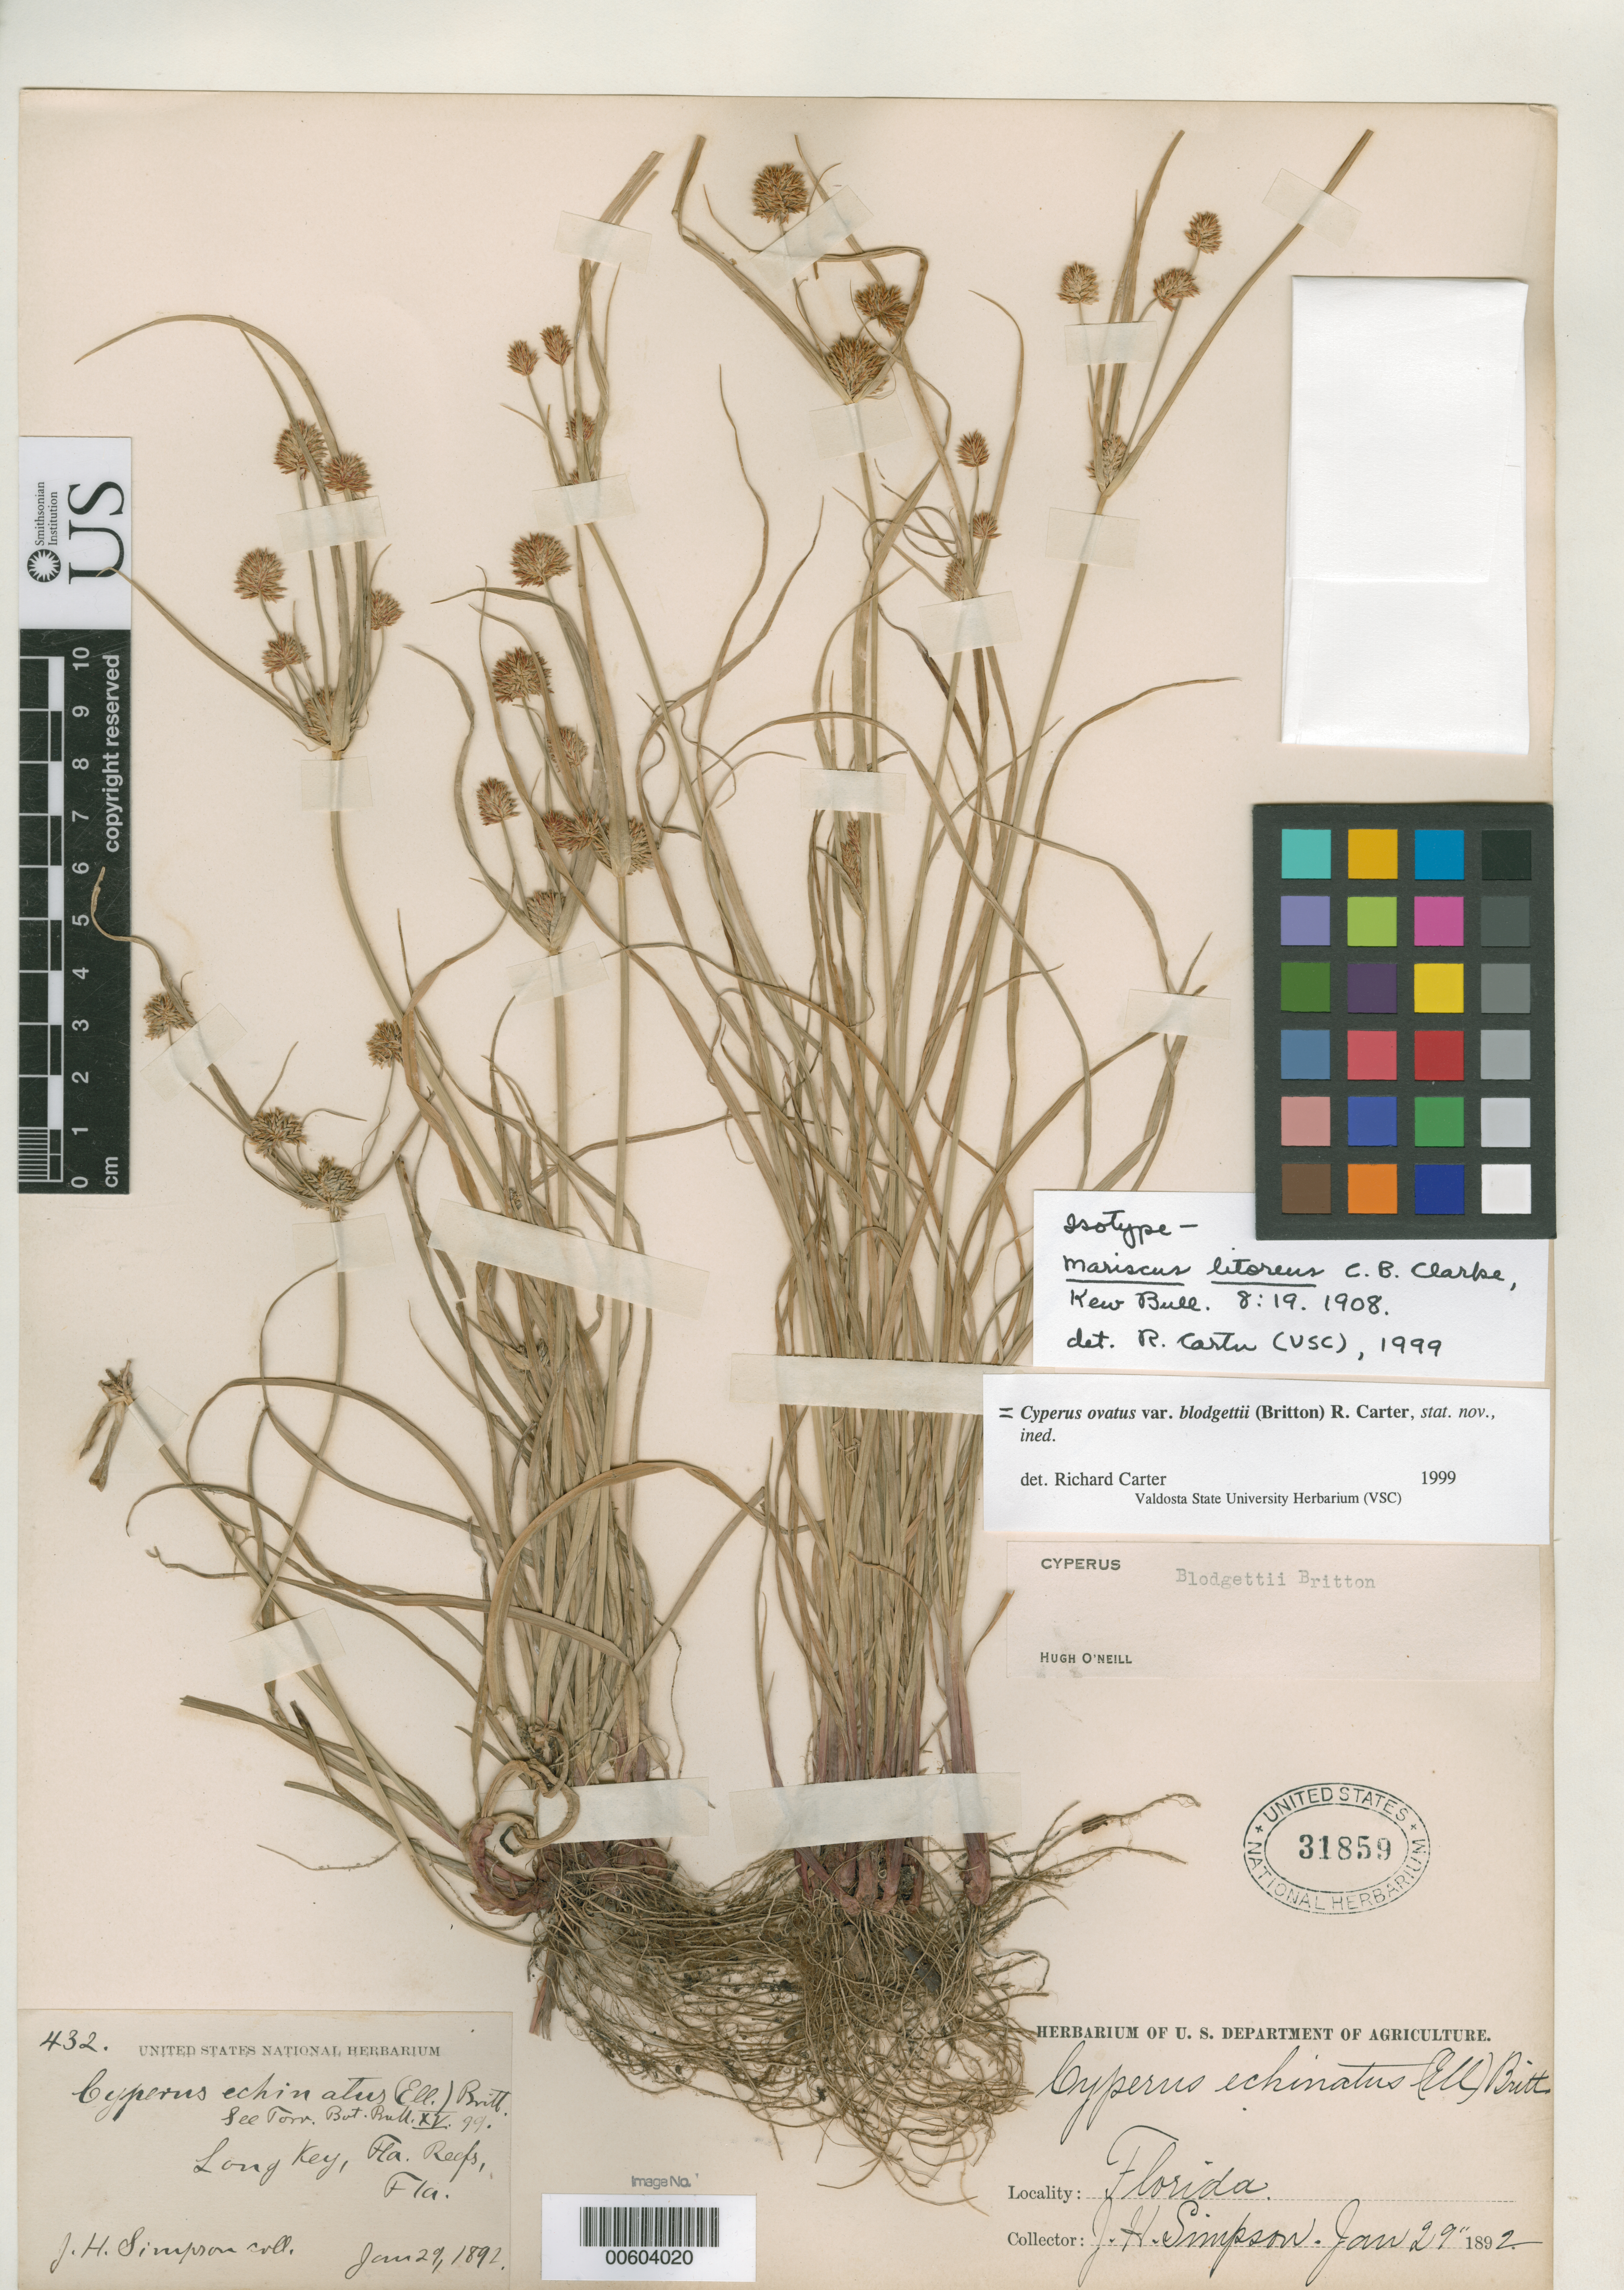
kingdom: Plantae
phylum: Tracheophyta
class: Liliopsida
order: Poales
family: Cyperaceae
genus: Mariscus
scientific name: Mariscus litoreus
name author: C.B. Clarke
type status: Isotype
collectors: J. H. Simpson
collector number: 432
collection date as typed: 29 Jan 1892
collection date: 1892-01-29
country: United States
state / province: Florida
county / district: Monroe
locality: Long Key.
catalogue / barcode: US 31859